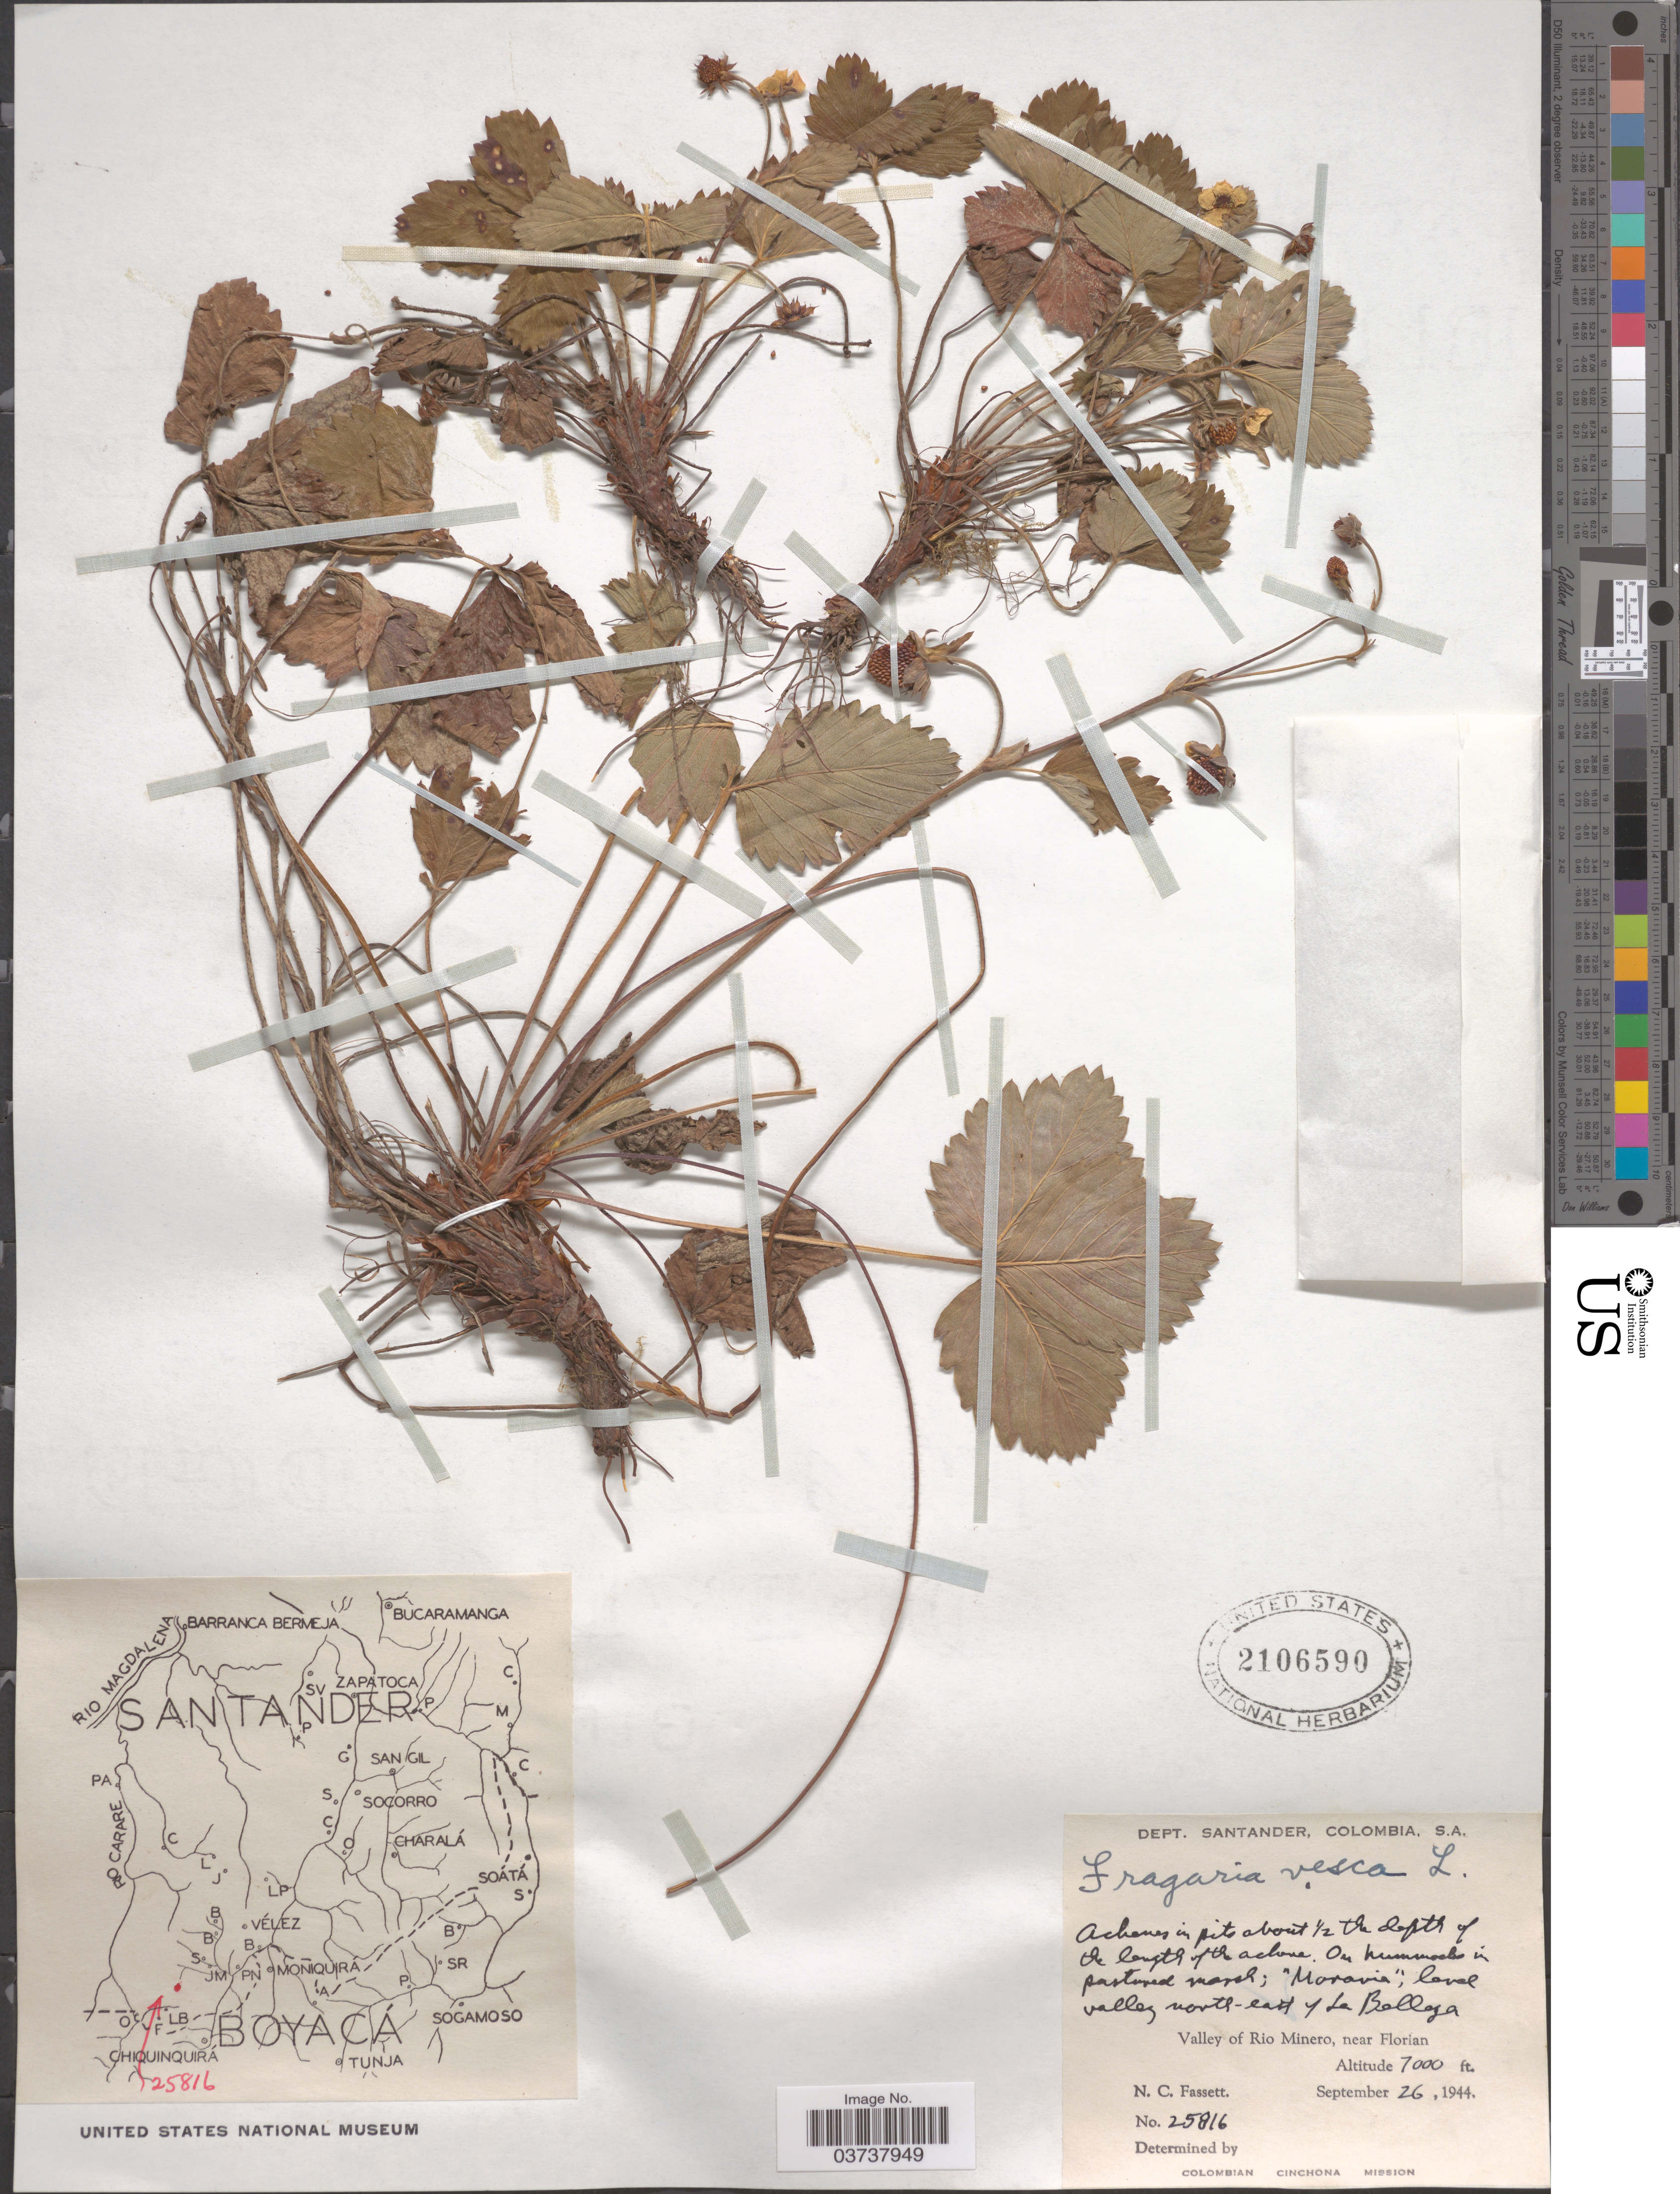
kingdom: Plantae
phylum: Tracheophyta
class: Magnoliopsida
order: Rosales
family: Rosaceae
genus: Fragaria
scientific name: Fragaria vesca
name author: L.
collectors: N. C. Fassett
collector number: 25816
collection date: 1944-09-26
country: Colombia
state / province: Santander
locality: Dept. Santander. Valley north-east of La Belleza. Valley of Rio Minero, near Florian.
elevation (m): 2134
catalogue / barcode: US 2106590